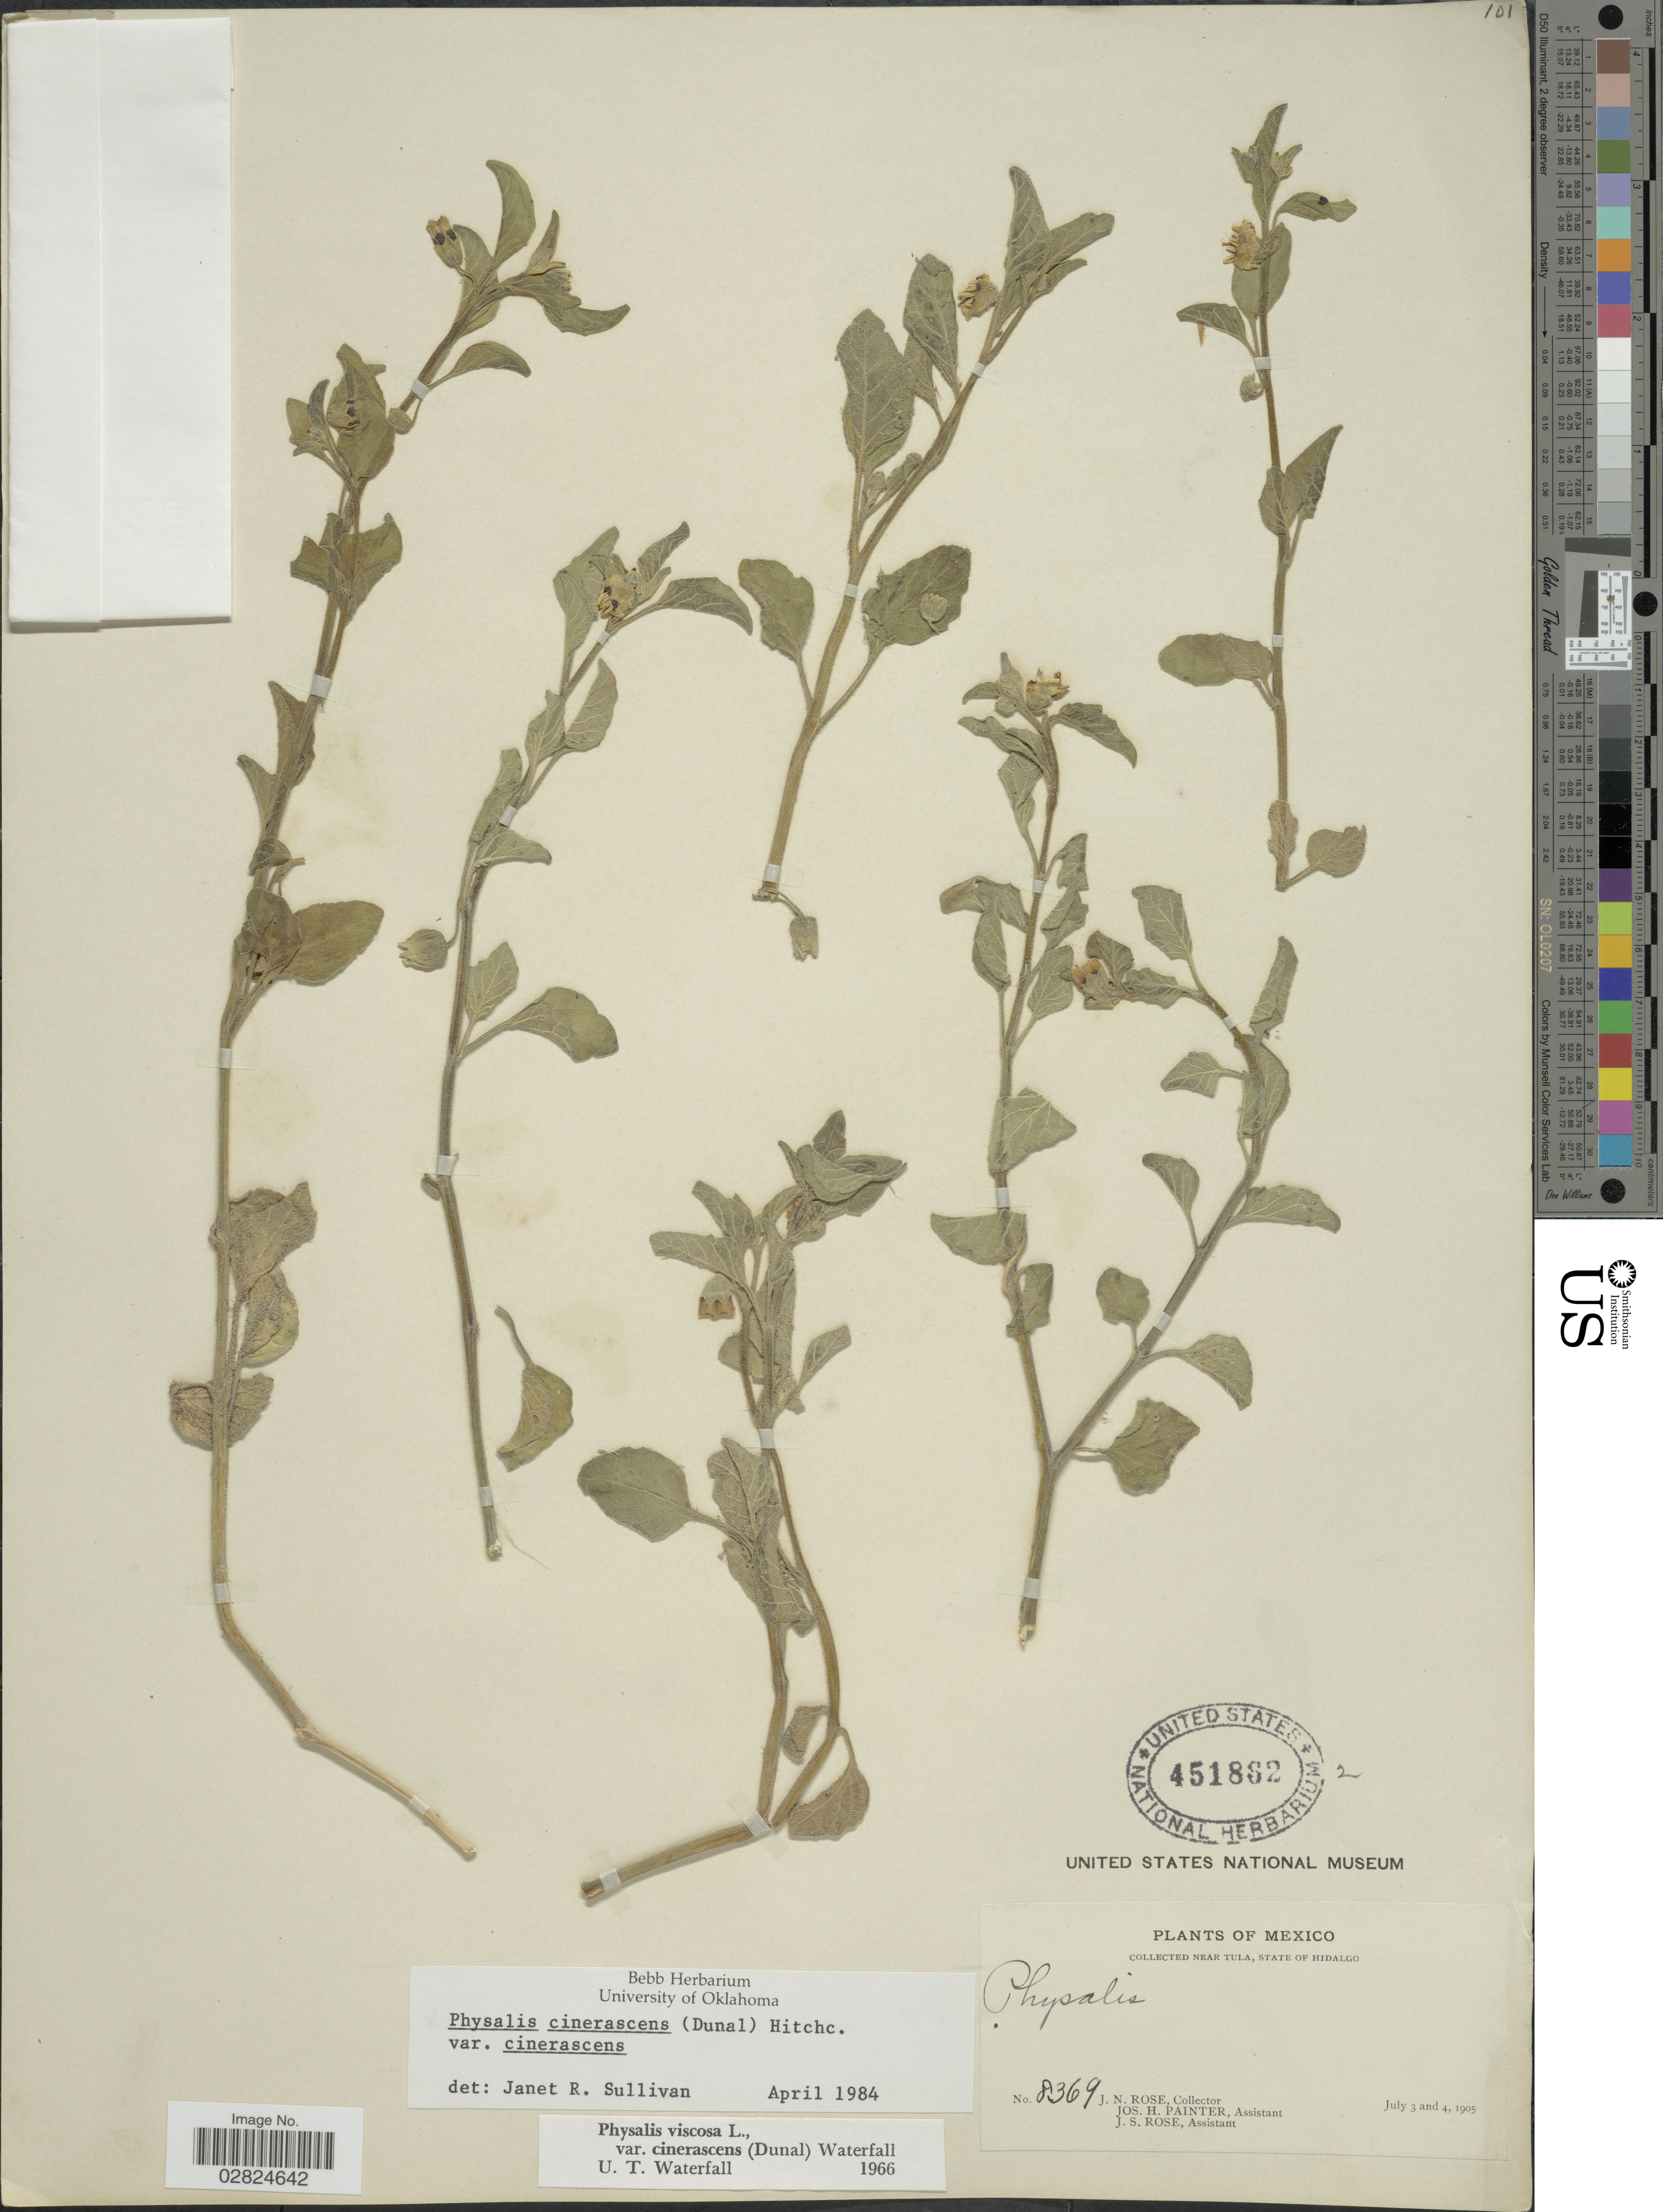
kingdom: Plantae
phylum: Tracheophyta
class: Magnoliopsida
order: Solanales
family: Solanaceae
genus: Physalis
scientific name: Physalis cinerascens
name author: (Dunal) Hitchc.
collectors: J. N. Rose, J. H. Painter & J. S. Rose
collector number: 8369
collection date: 1905-07-03/1905-07-04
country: Mexico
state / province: Hidalgo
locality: Near Tula.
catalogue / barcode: US 451882